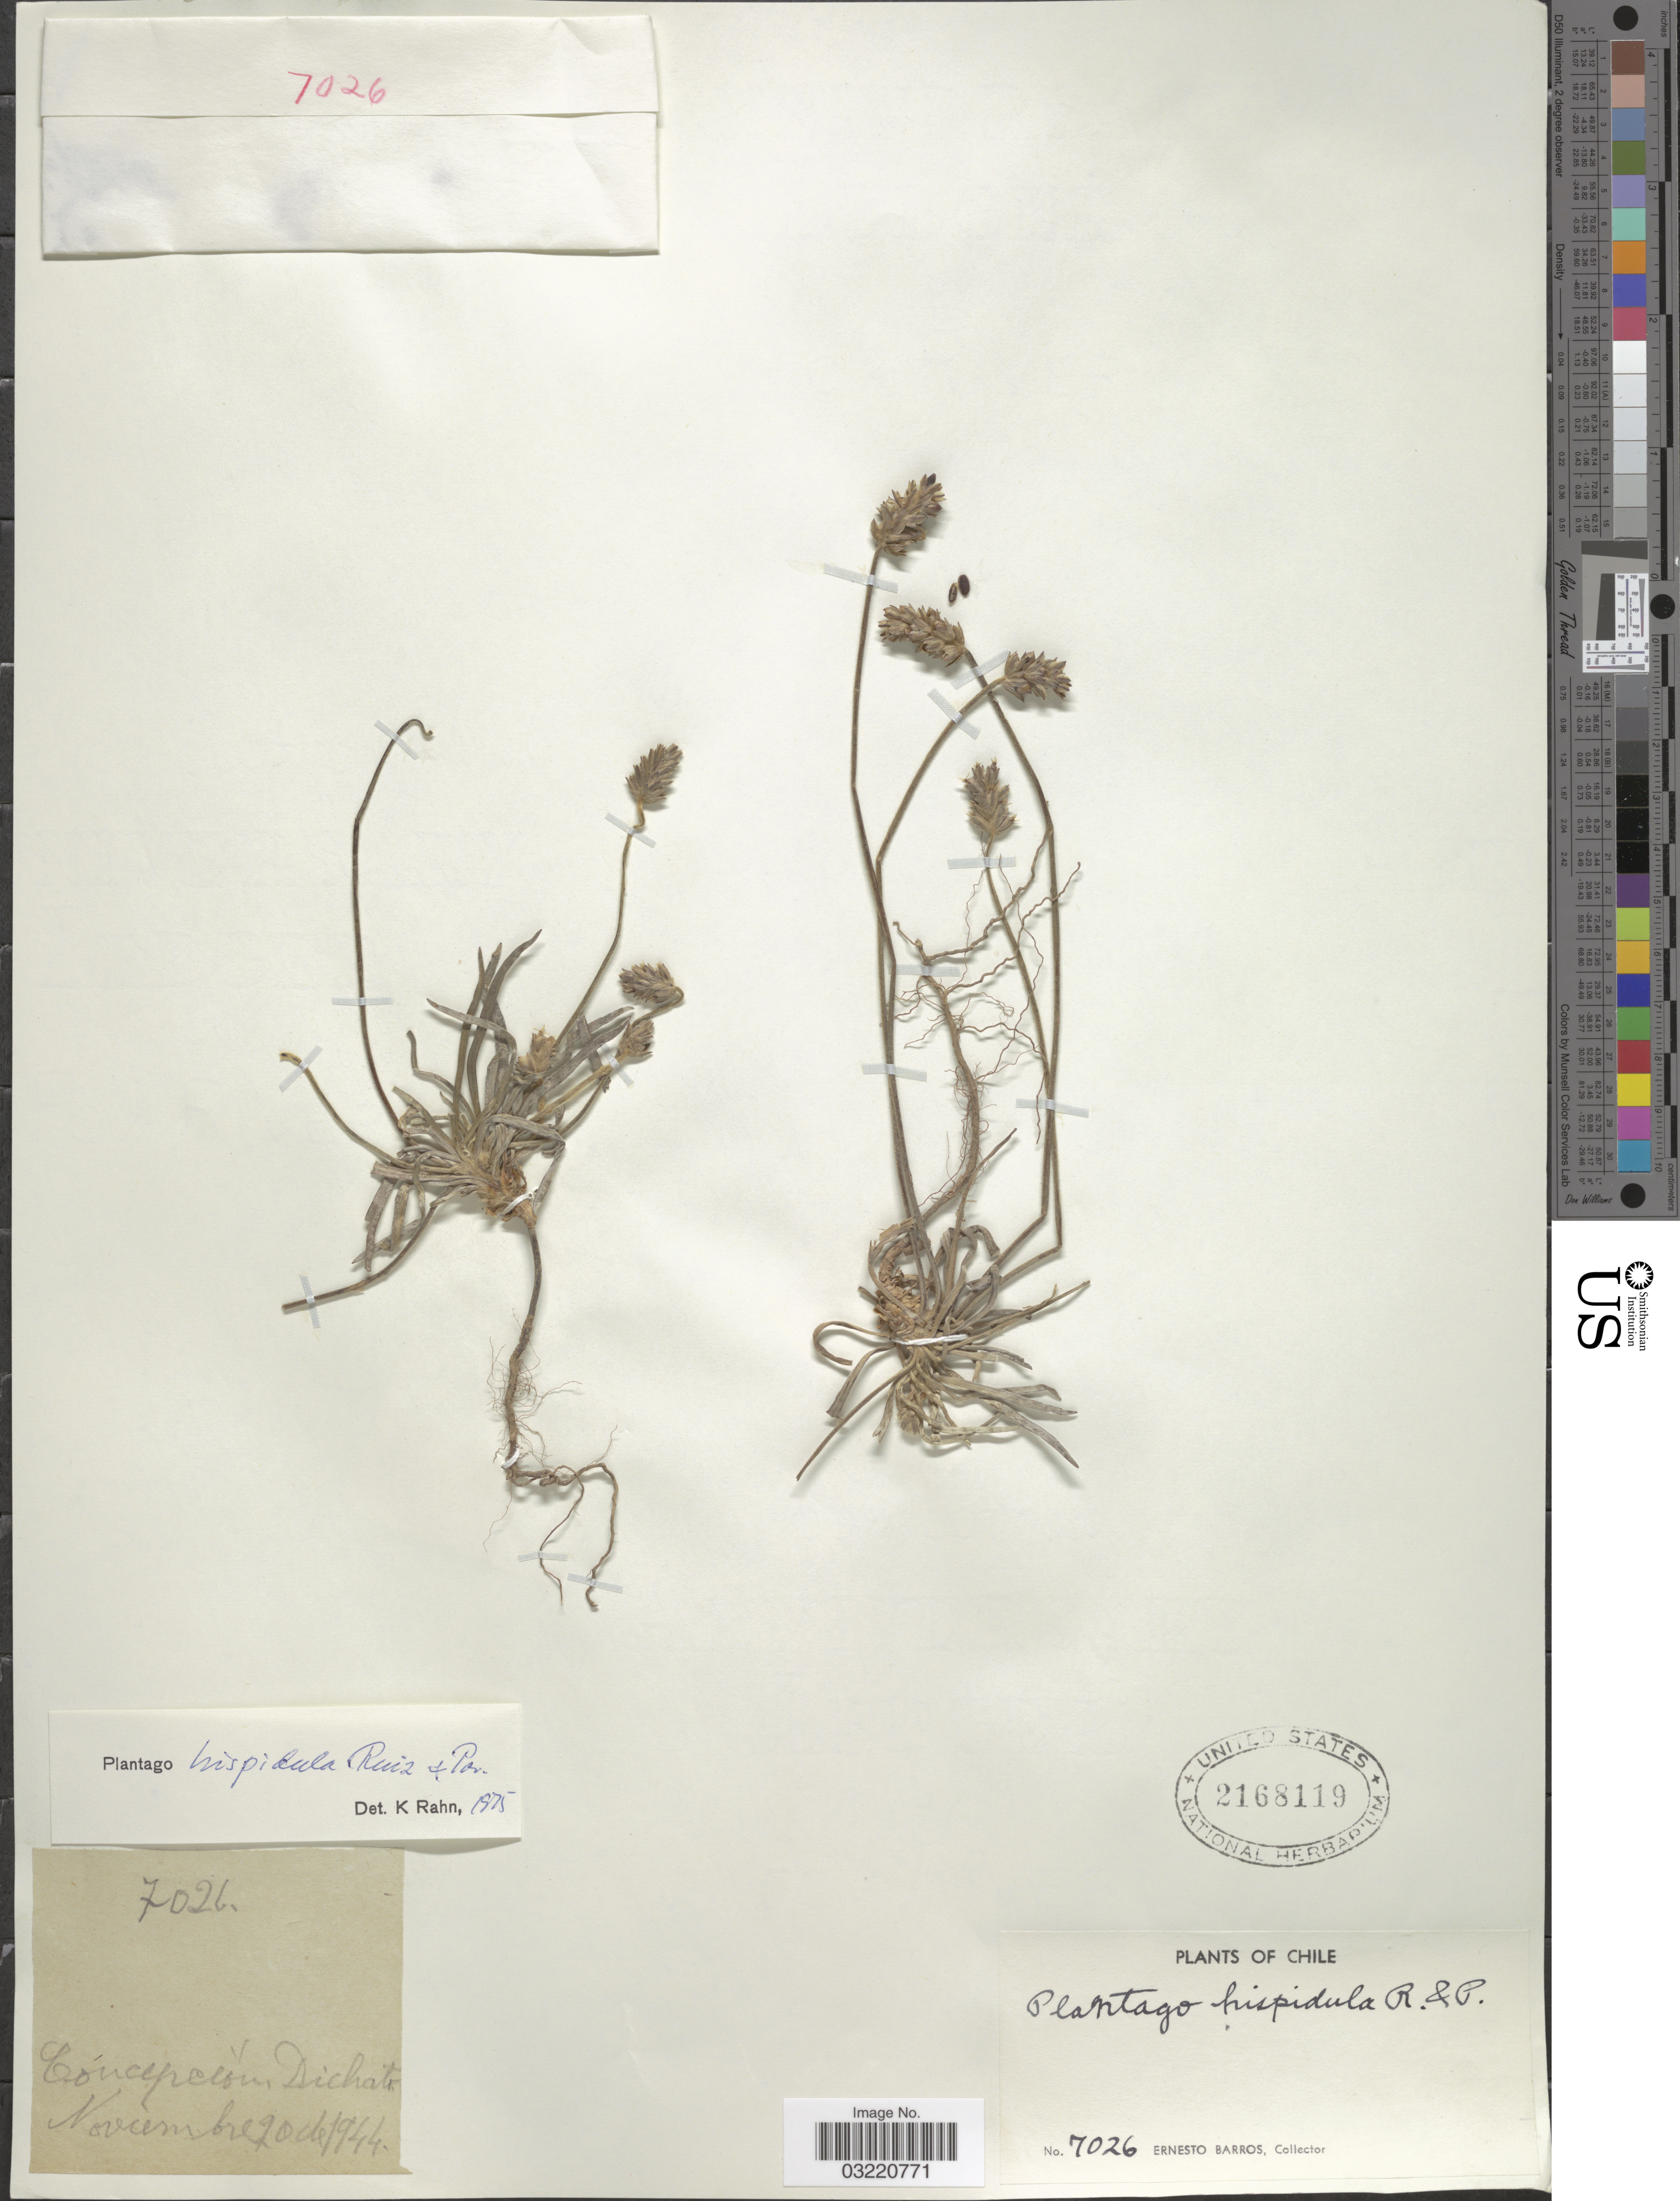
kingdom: Plantae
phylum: Tracheophyta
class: Magnoliopsida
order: Lamiales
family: Plantaginaceae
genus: Plantago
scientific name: Plantago hispidula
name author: Ruiz & Pav.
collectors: E. Barros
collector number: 7021*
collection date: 1944-11-20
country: Chile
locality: Concepción. Dichato.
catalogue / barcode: US 2168119